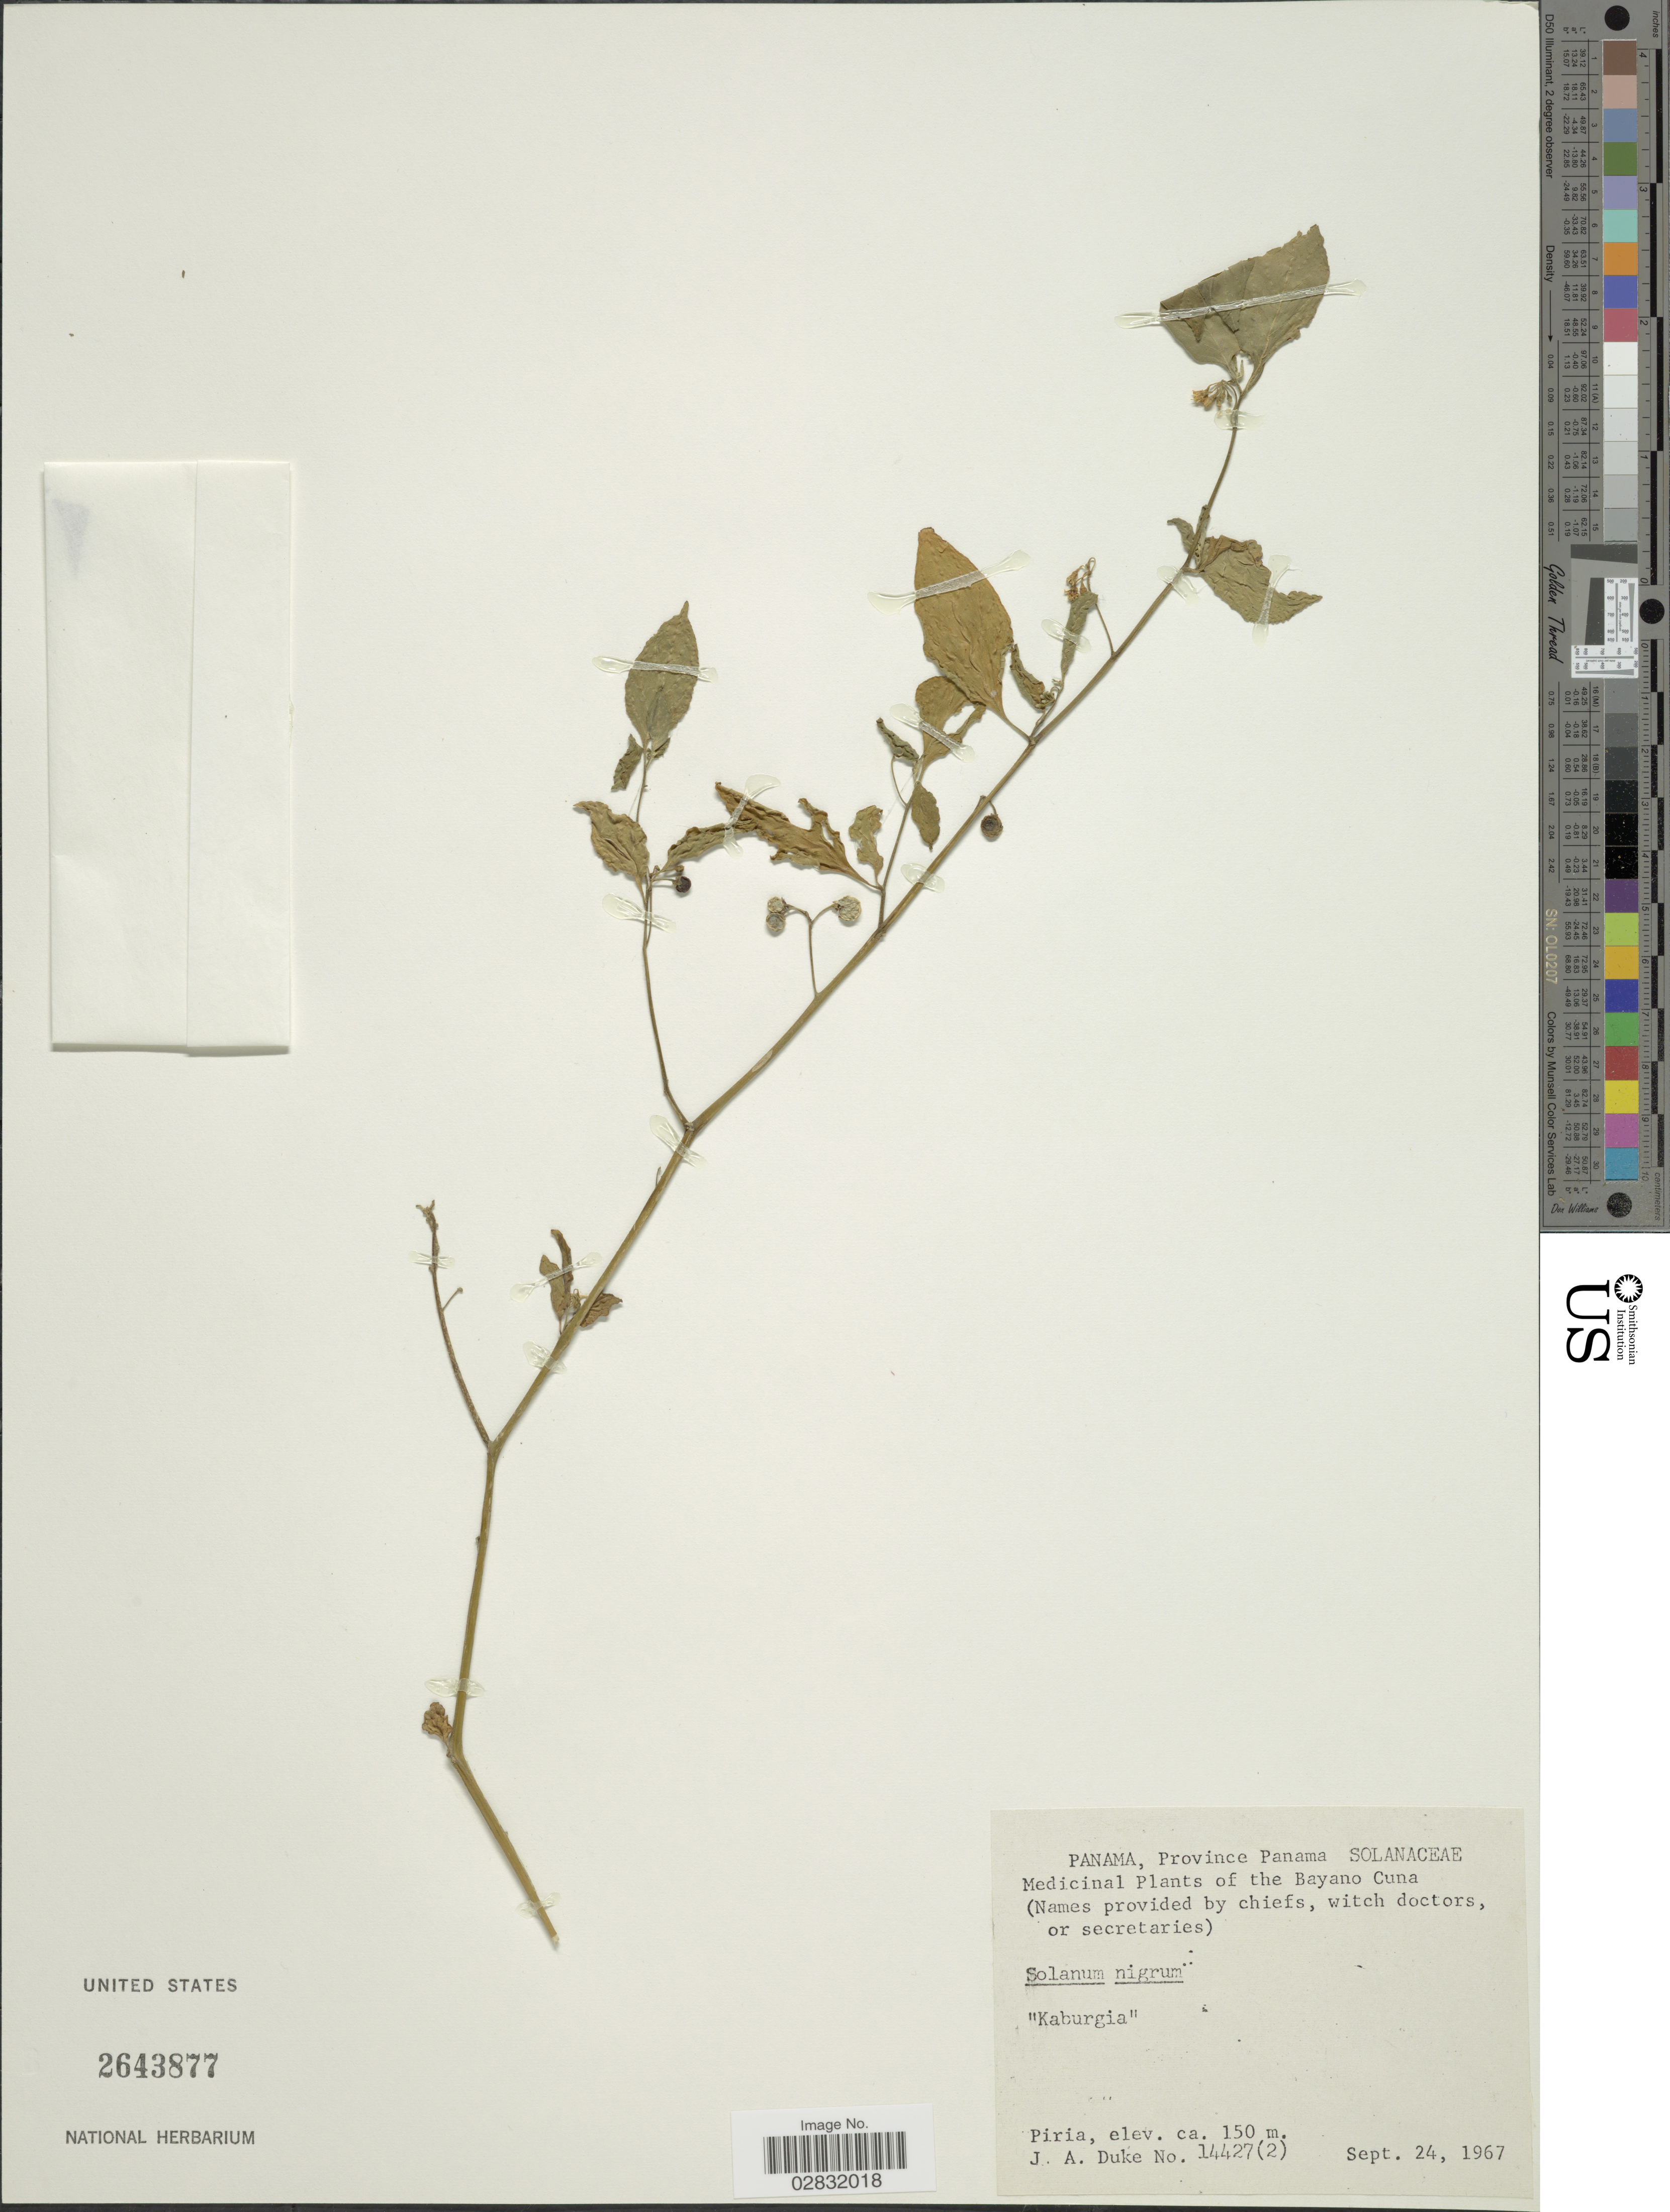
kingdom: Plantae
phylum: Tracheophyta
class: Magnoliopsida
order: Solanales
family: Solanaceae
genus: Solanum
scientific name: Solanum nigrum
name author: L.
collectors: J. A. Duke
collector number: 14427(2)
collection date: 1967-09-24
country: Panama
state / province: Panamá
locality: Province Panama, the Bayano Cuna. Piria.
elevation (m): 150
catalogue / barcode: US 2643877